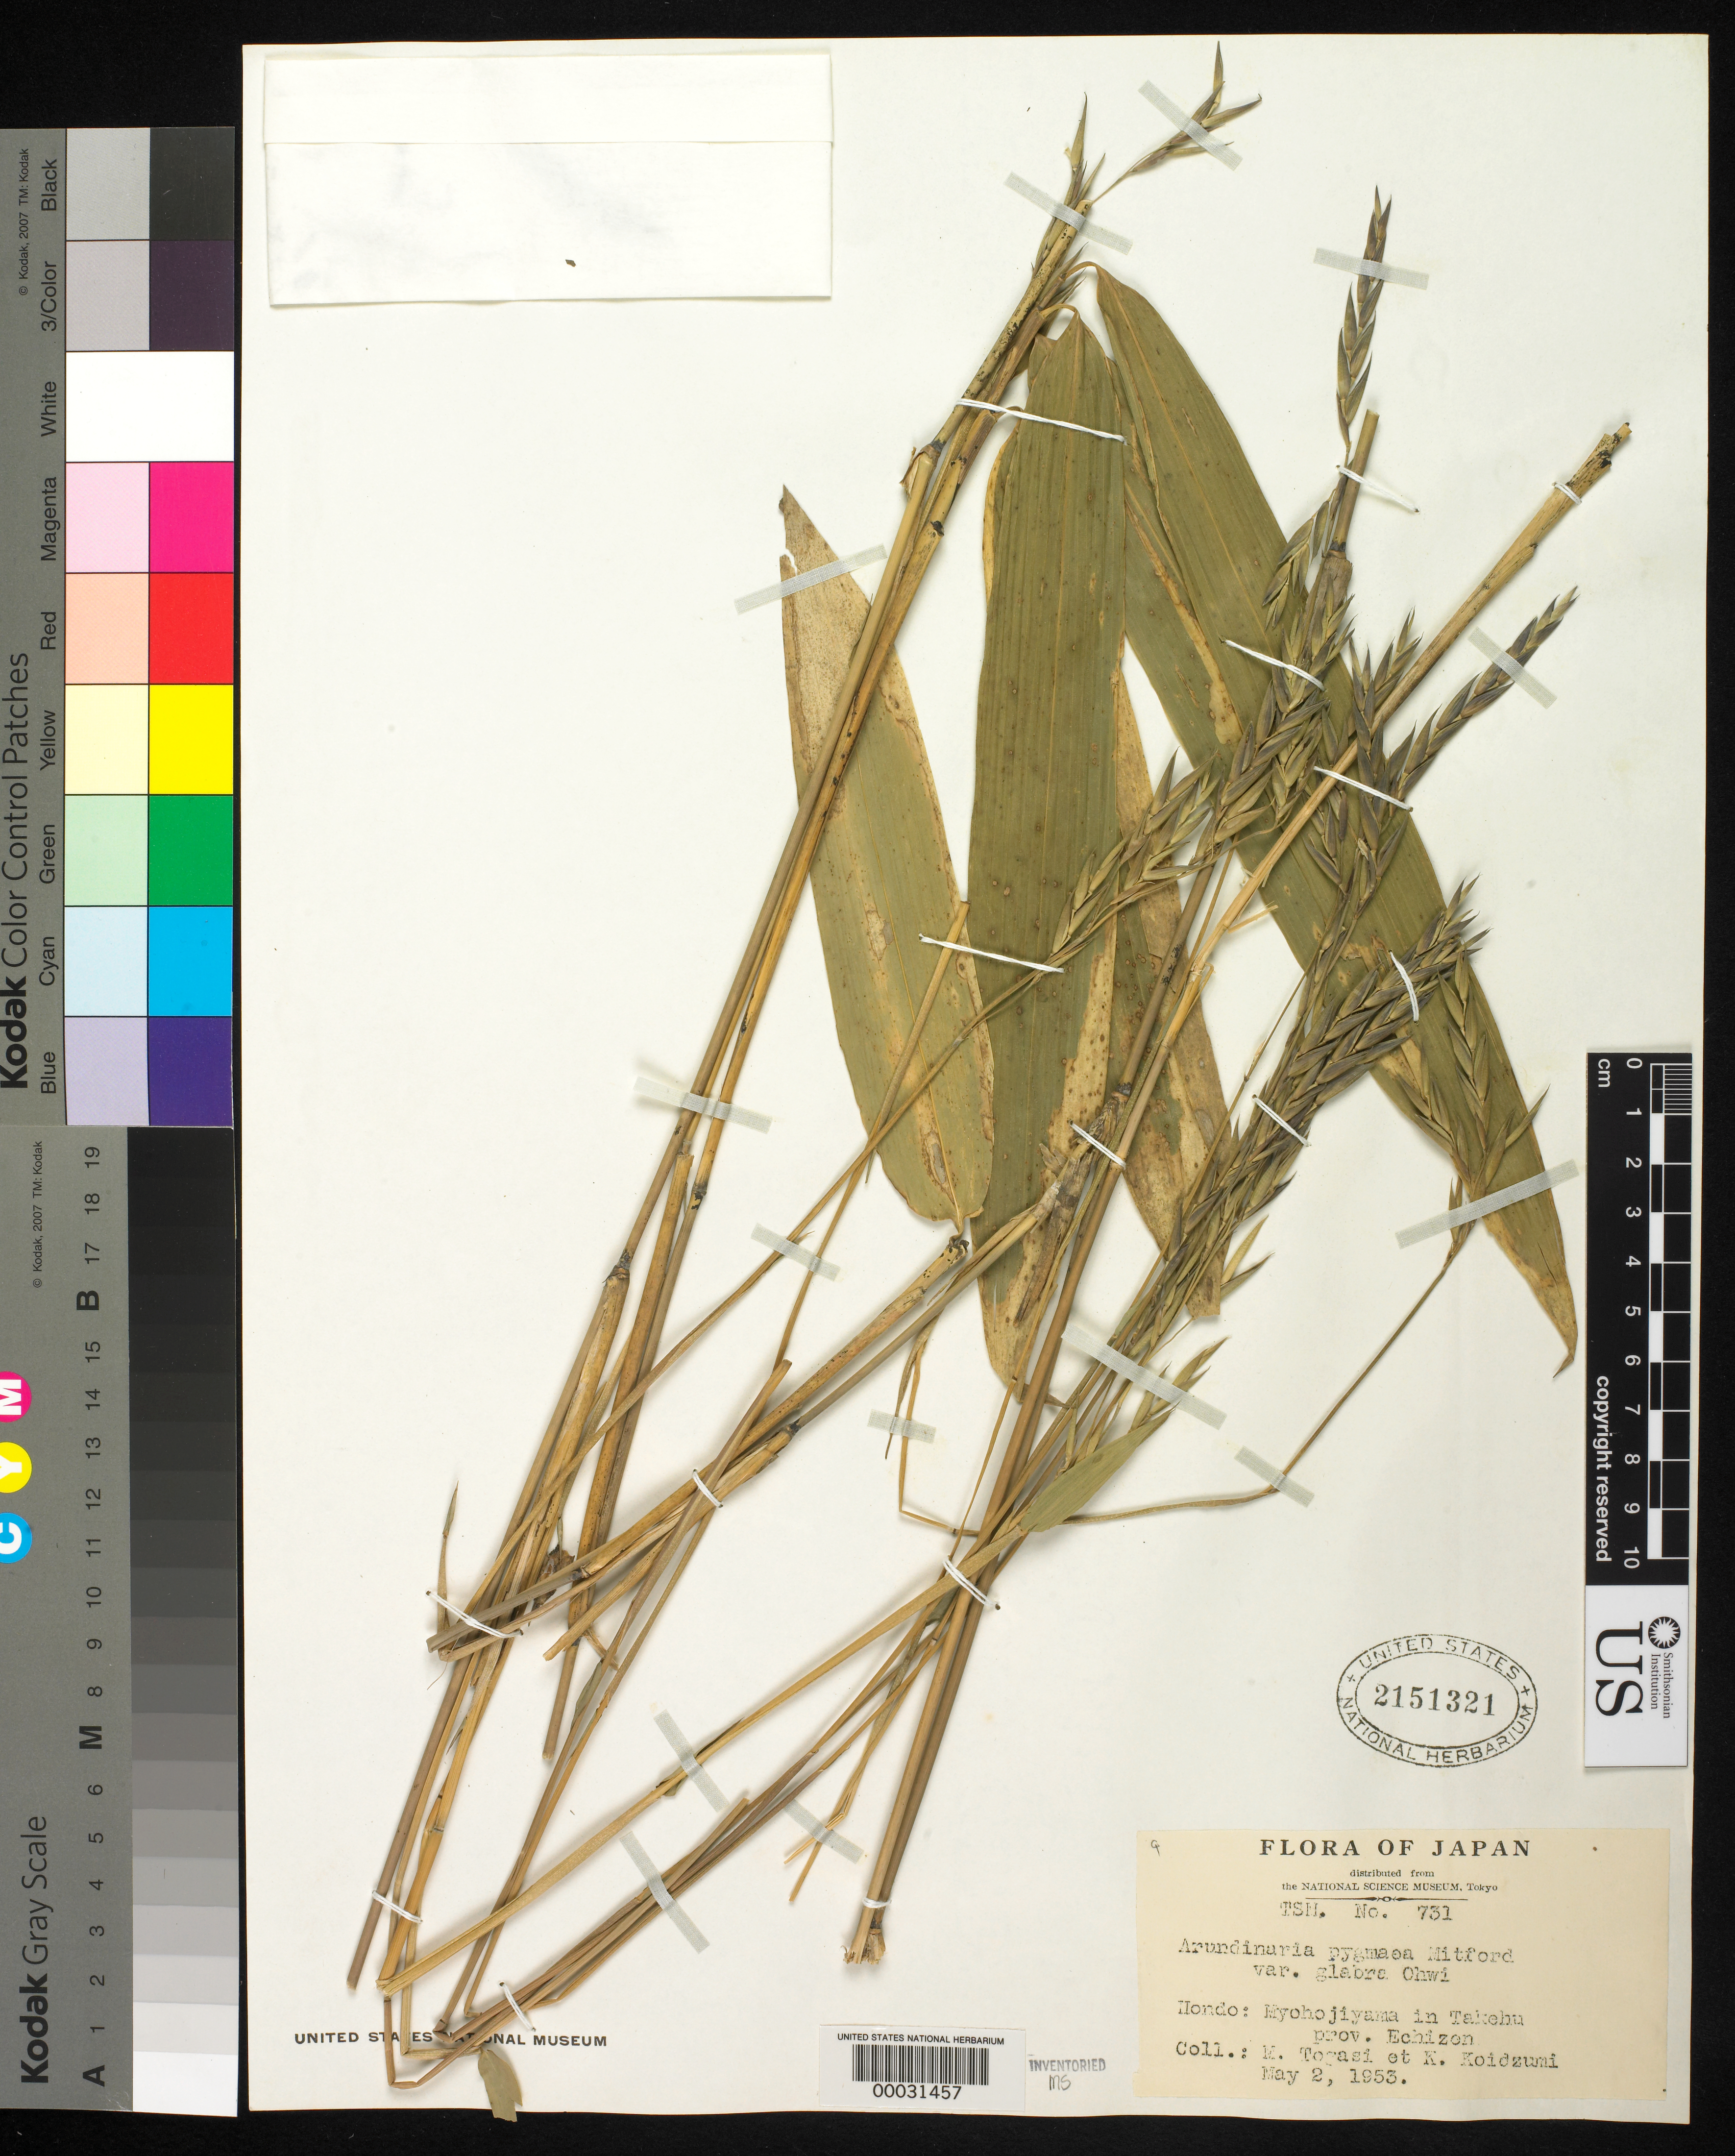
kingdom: Plantae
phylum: Tracheophyta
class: Liliopsida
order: Poales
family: Poaceae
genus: Arundinaria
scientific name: Arundinaria sp.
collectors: M. Togasi & K. Koidzumi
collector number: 731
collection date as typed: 02 May 1953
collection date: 1953-05-02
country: Japan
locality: Echizen, myohojiyama, takehu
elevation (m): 40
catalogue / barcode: US 2151321